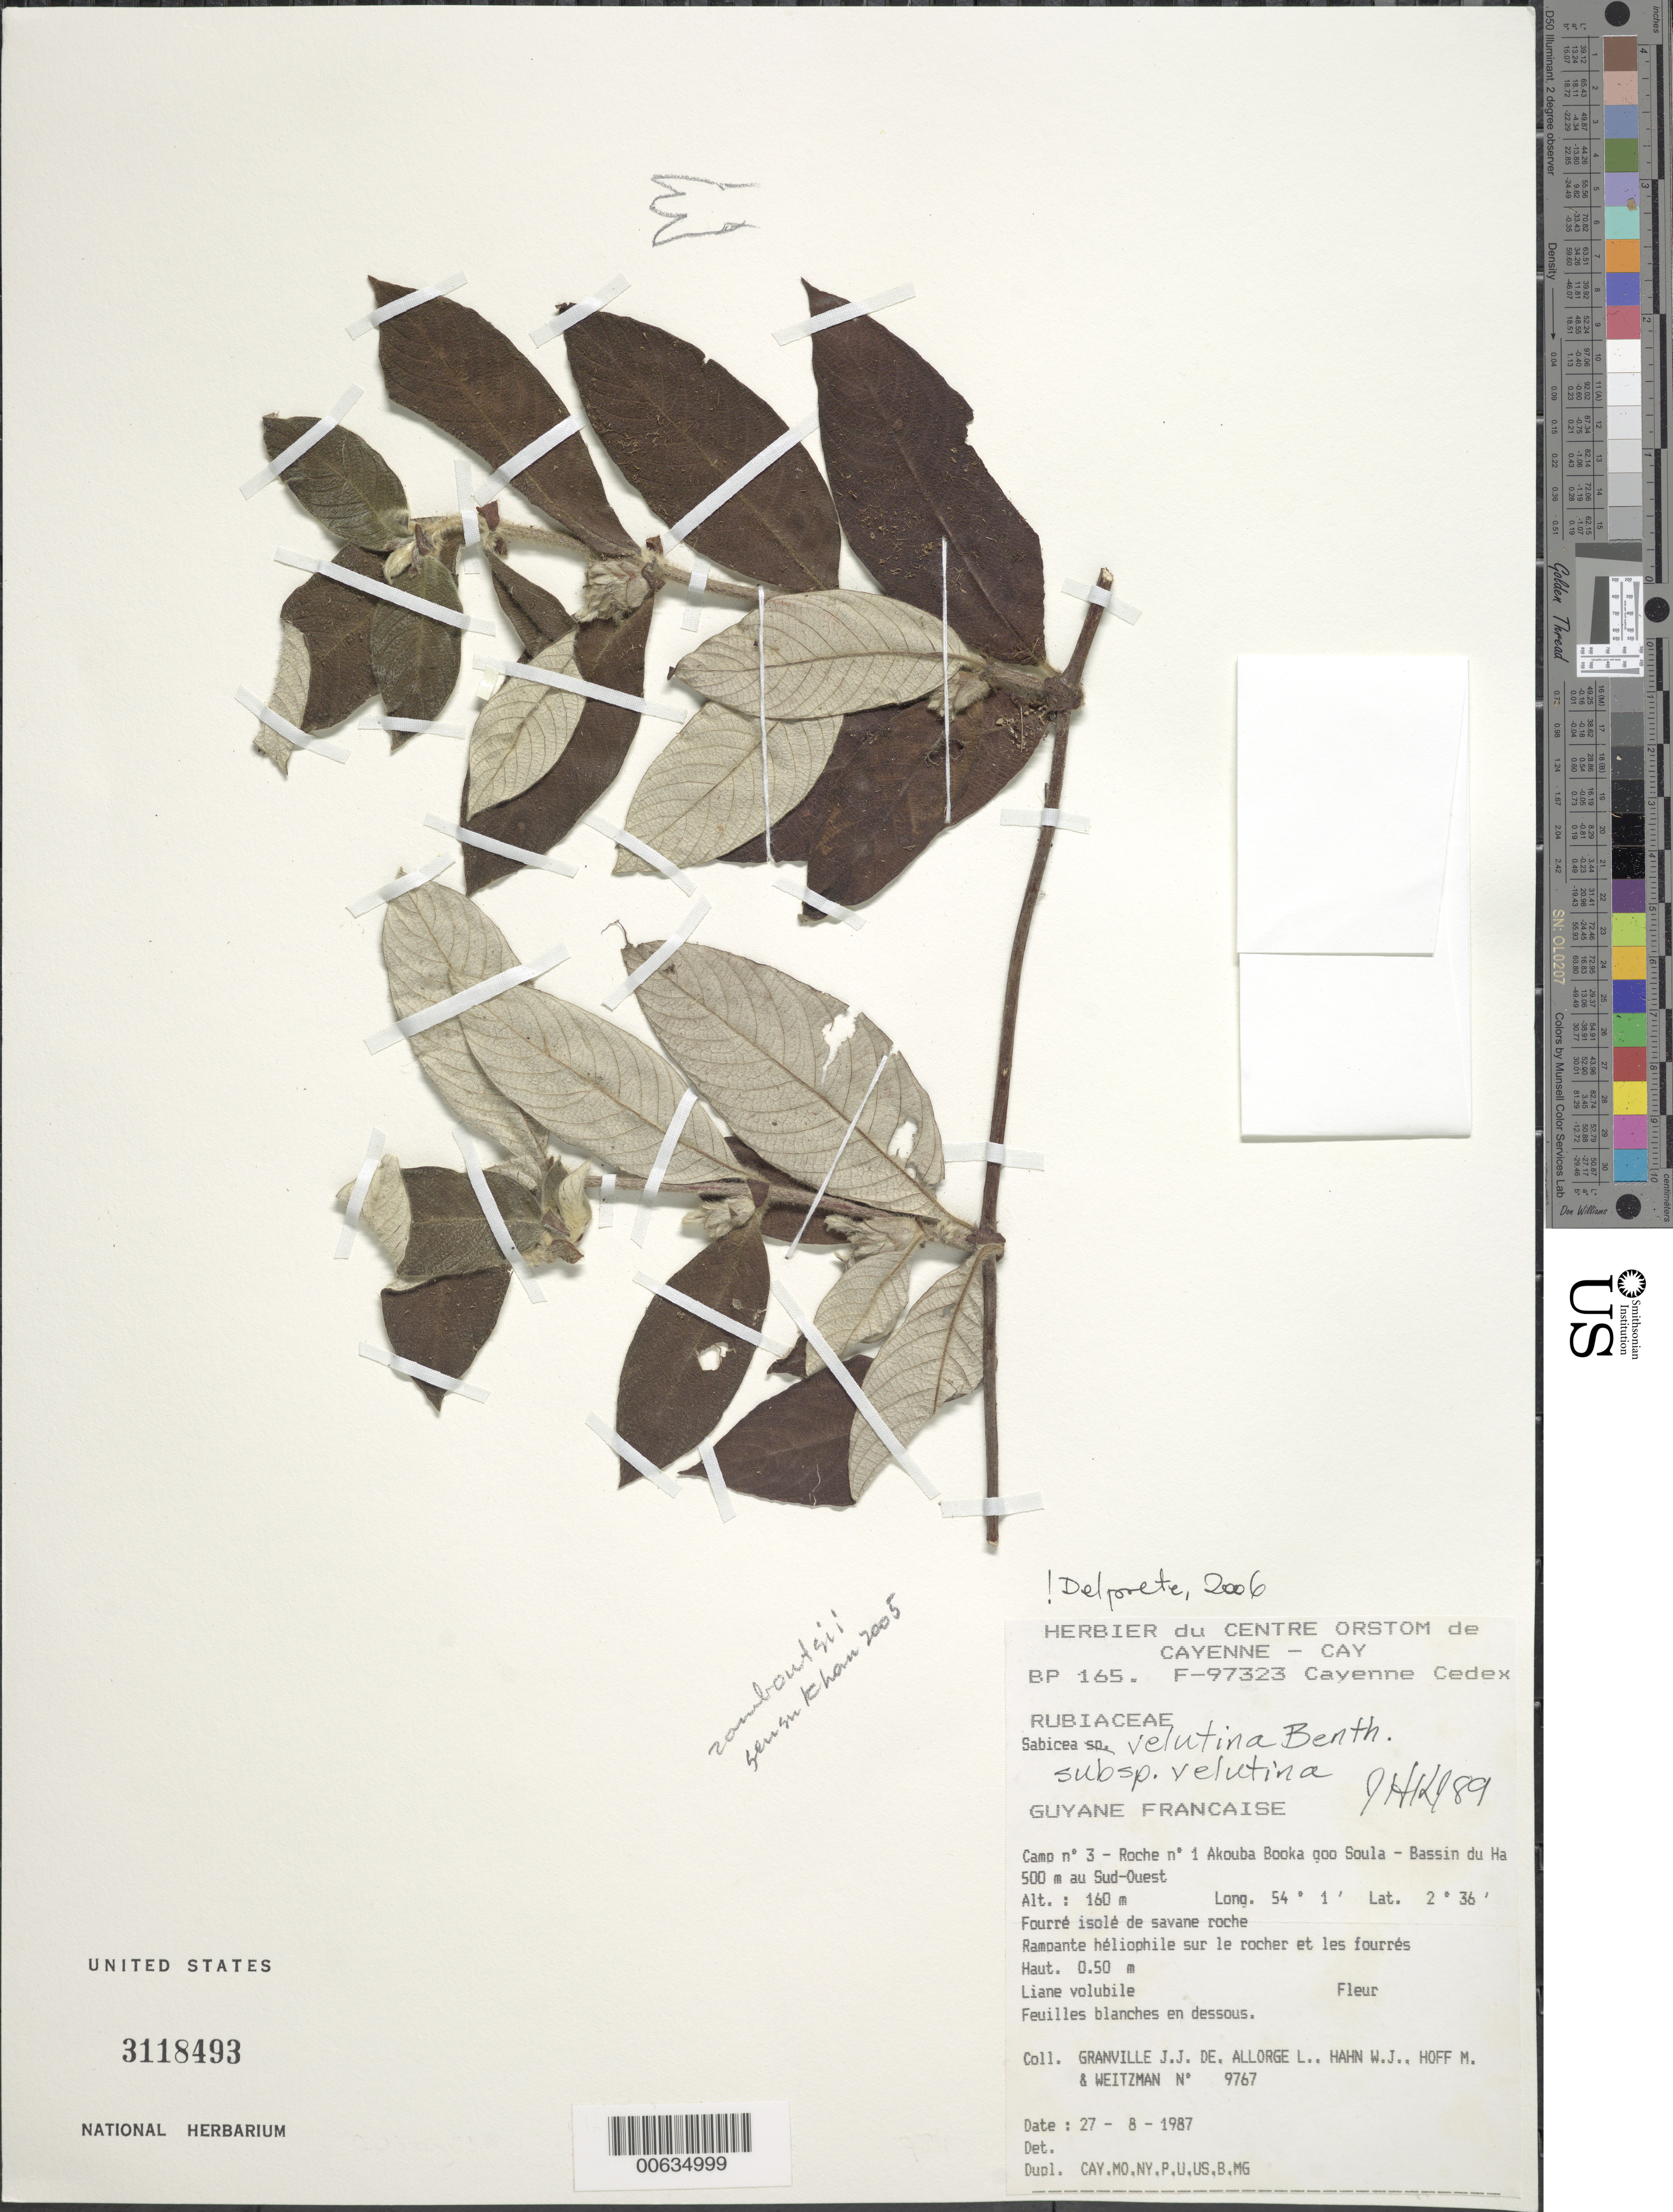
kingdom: Plantae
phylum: Tracheophyta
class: Magnoliopsida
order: Gentianales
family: Rubiaceae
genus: Sabicea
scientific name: Sabicea romboutsii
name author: Bremek.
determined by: Delprete, P. G., Herb. de Guyane Cay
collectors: J.-J. de Granville, L. Allorge, W. J. Hahn, M. Hoff & A. L. Weitzman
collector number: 9767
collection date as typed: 27-Aug-87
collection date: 1987-08-27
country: French Guiana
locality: Akouba Booka goo Soula, Camp #3, Roche no. 1, Bassin du Haut-Marouini, 500 m au Sud-Ouest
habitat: Fourré isolé de savane roche; sur le rocher et les fourres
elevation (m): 160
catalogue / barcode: US 3118493